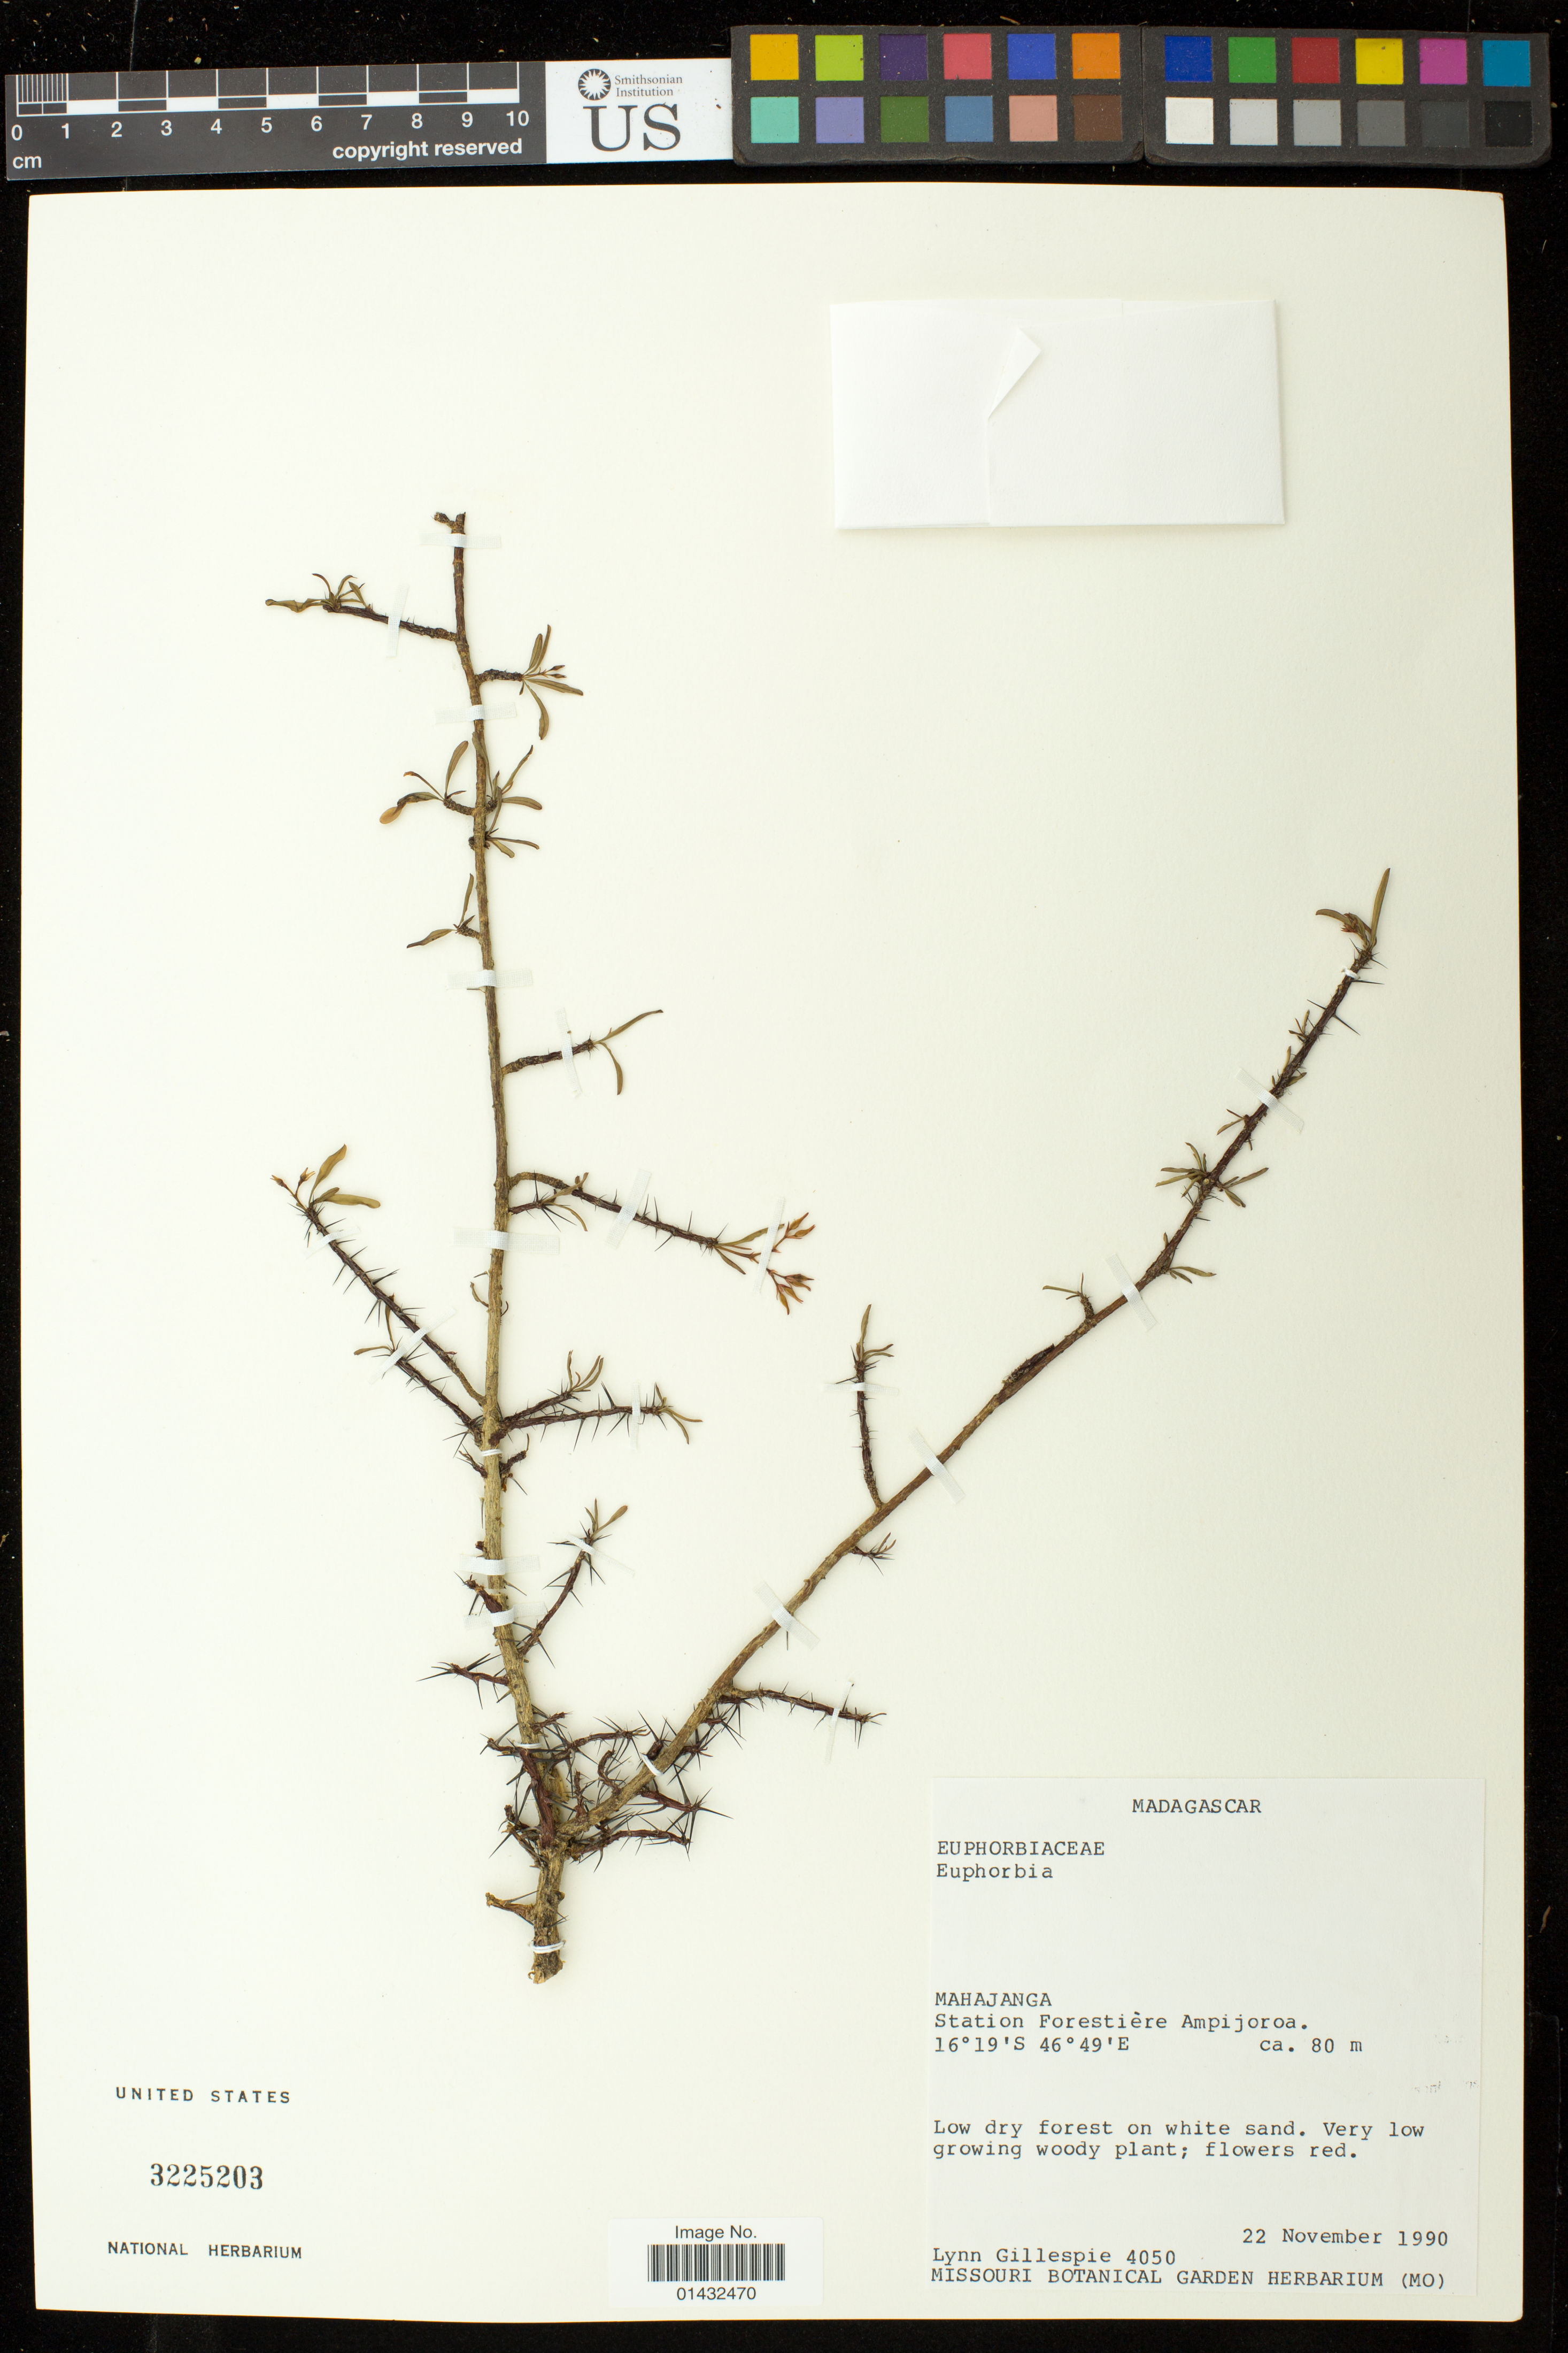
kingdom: Plantae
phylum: Tracheophyta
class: Magnoliopsida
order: Malpighiales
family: Euphorbiaceae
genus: Euphorbia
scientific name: Euphorbia sp.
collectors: L. J. Gillespie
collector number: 4050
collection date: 1990-11-22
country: Madagascar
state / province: Boeny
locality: Mahajanga; Station Forestiere Ampijoroa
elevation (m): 80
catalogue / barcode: US 3225203